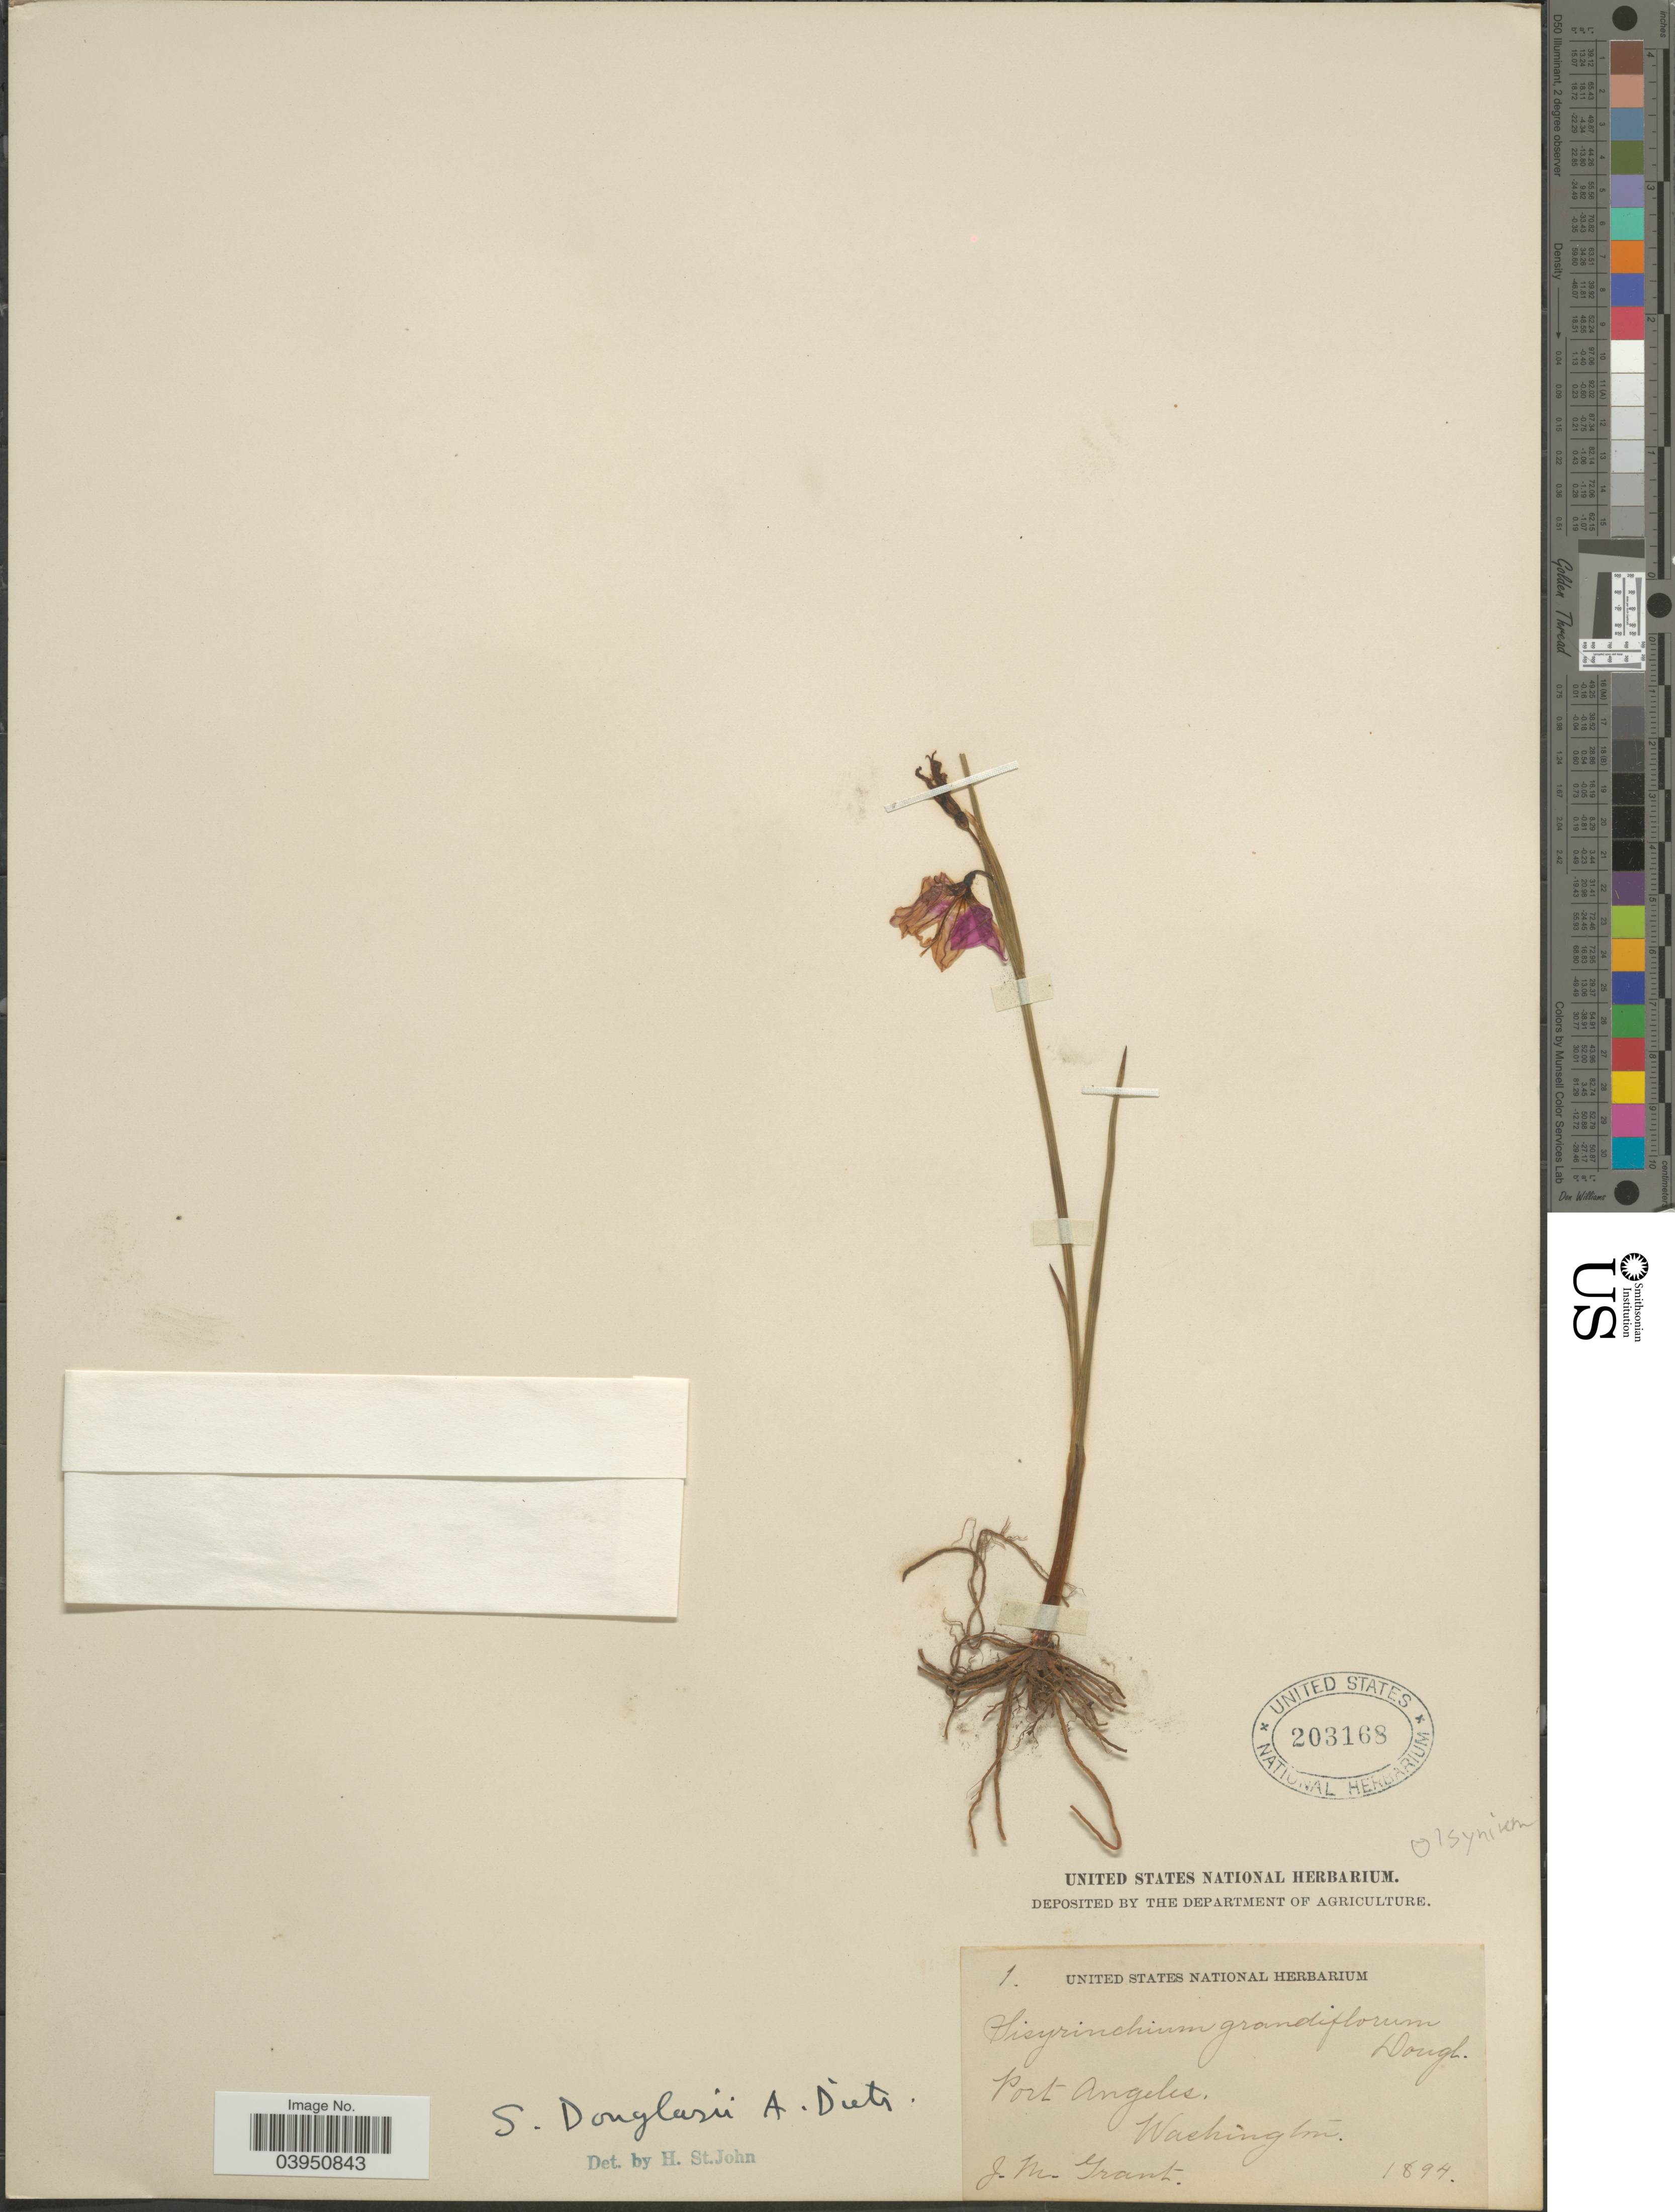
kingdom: Plantae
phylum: Tracheophyta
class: Liliopsida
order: Asparagales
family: Iridaceae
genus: Sisyrinchium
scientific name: Sisyrinchium douglasii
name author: A. Dietr.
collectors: J. M. Grant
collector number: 1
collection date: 1894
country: United States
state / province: Washington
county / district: Clallam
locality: Port Angeles.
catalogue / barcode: US 203168